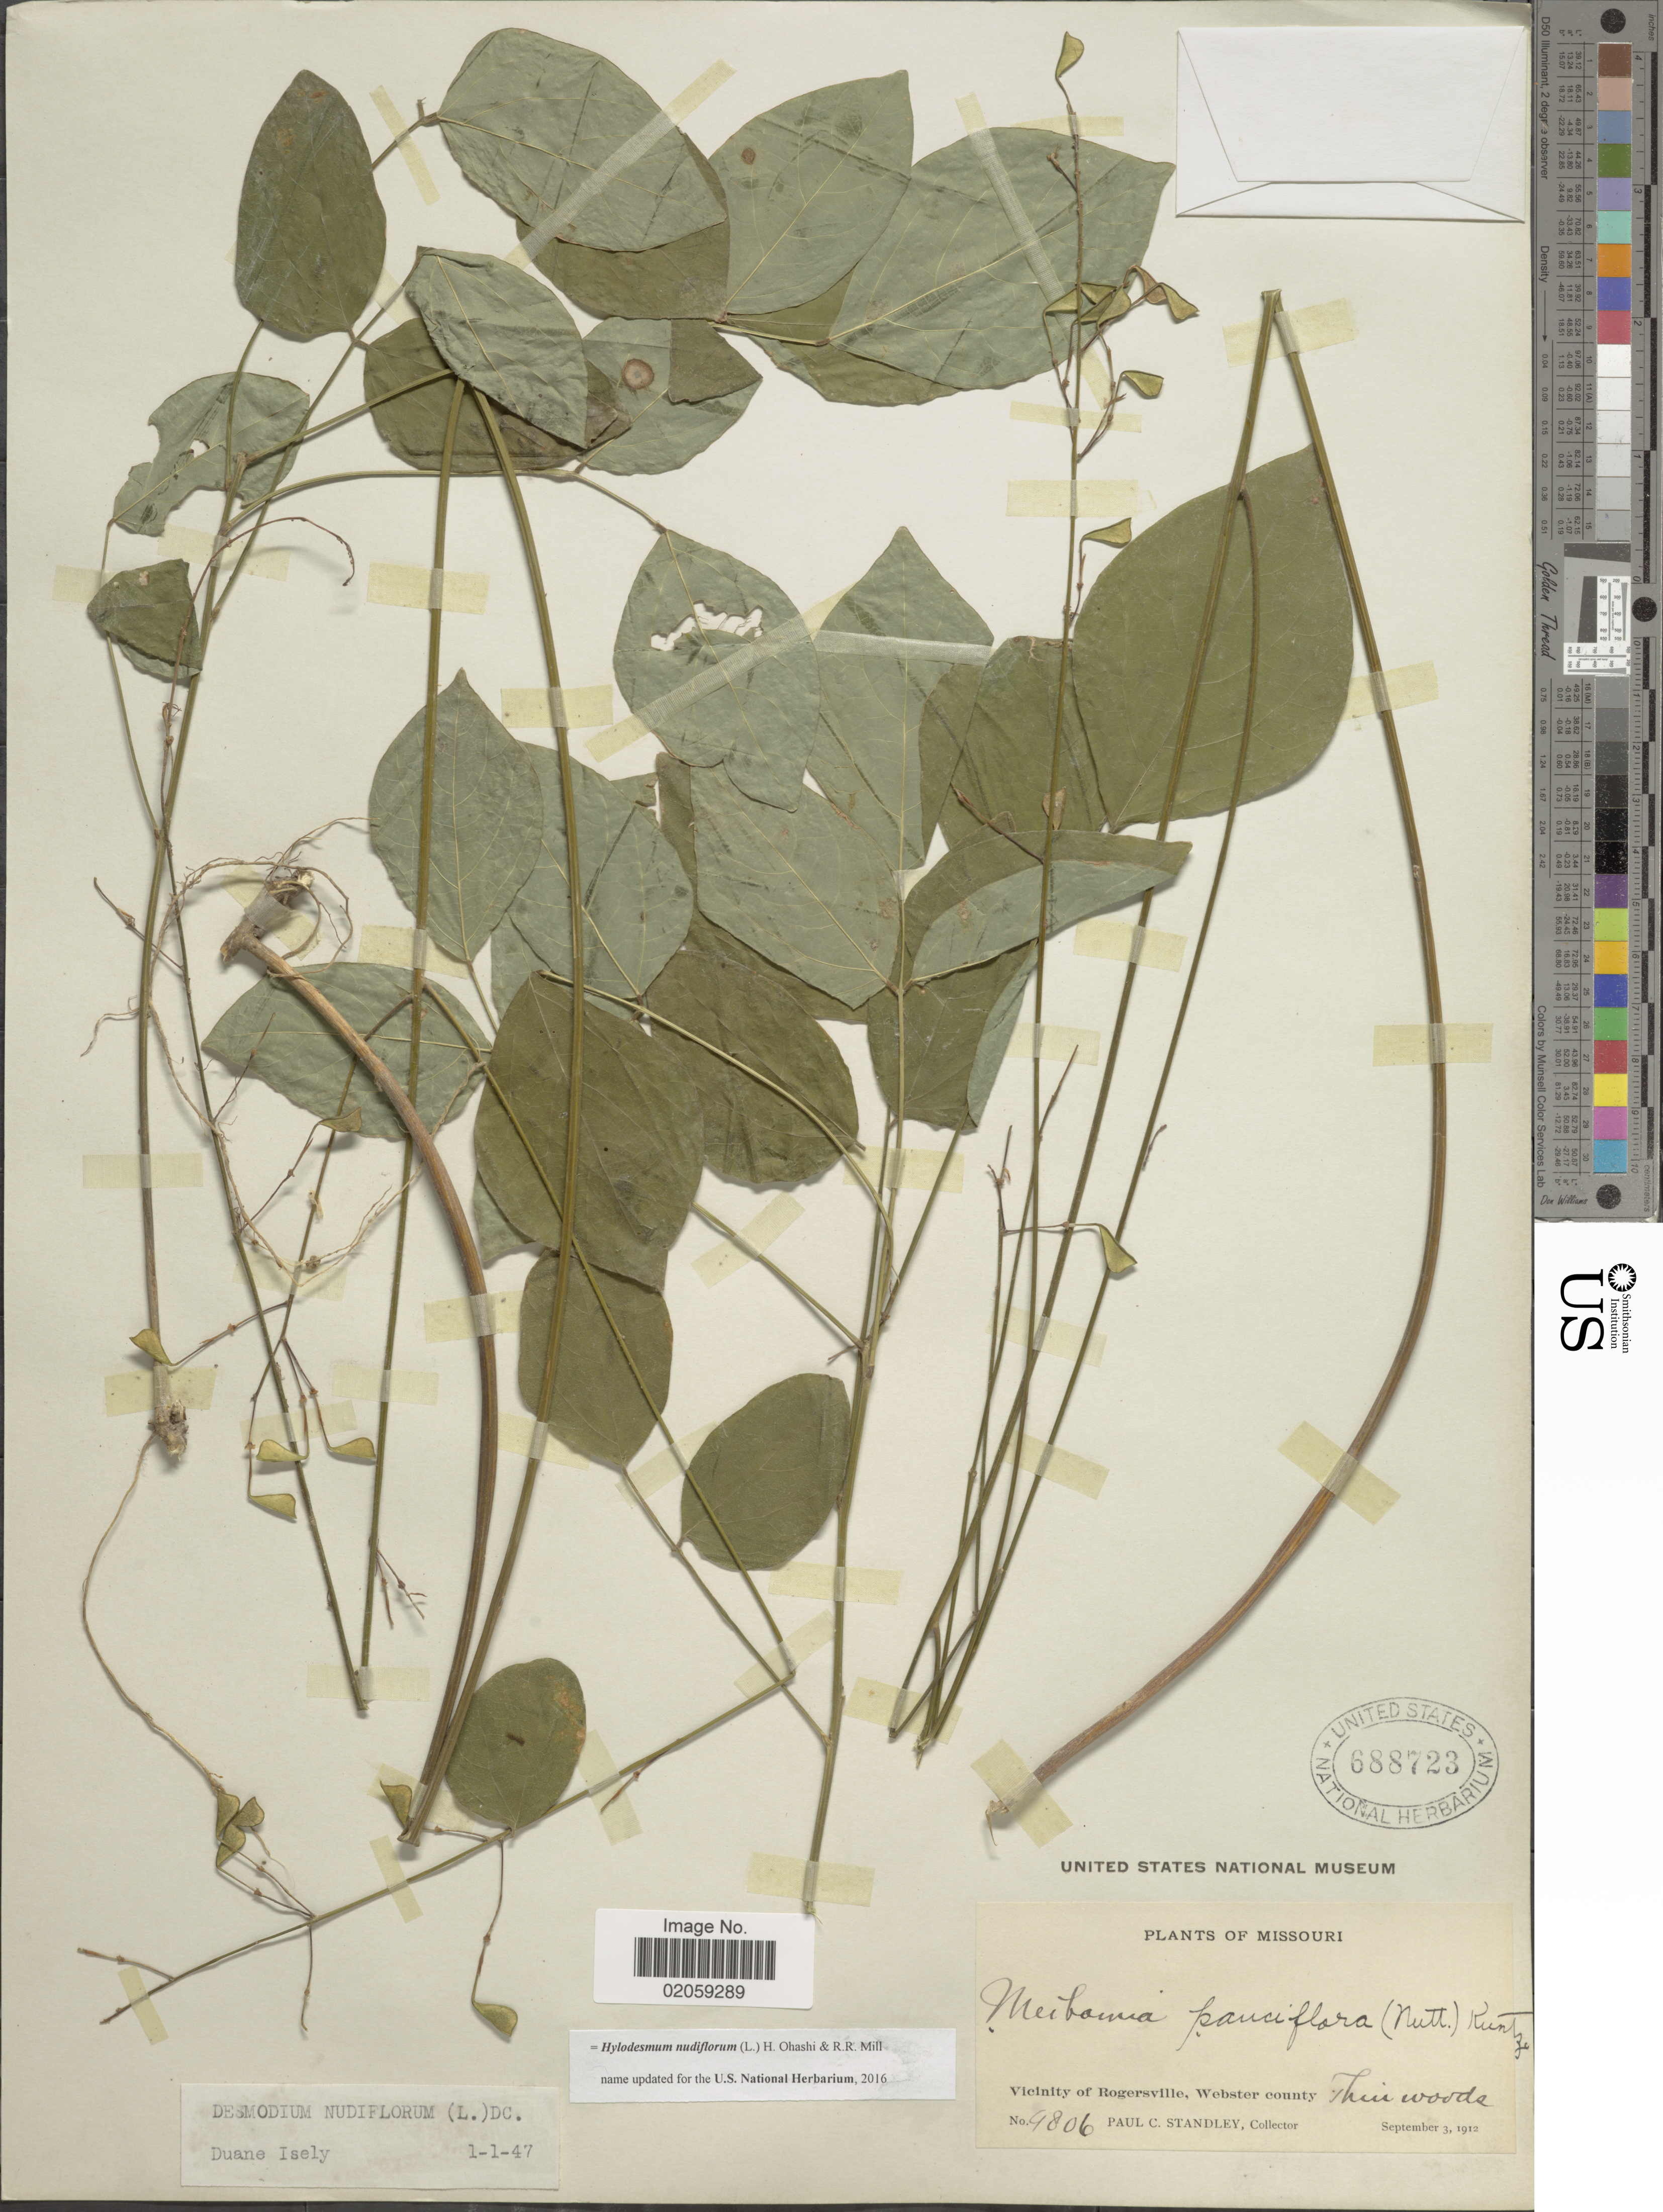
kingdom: Plantae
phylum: Tracheophyta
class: Magnoliopsida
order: Fabales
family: Fabaceae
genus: Hylodesmum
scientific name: Hylodesmum nudiflorum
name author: (L.) H. Ohashi & R.R. Mill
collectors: P. C. Standley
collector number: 4806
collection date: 1912-09-03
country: United States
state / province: Missouri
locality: Vicinity of Rogersville, Webster County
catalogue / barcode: US 688723